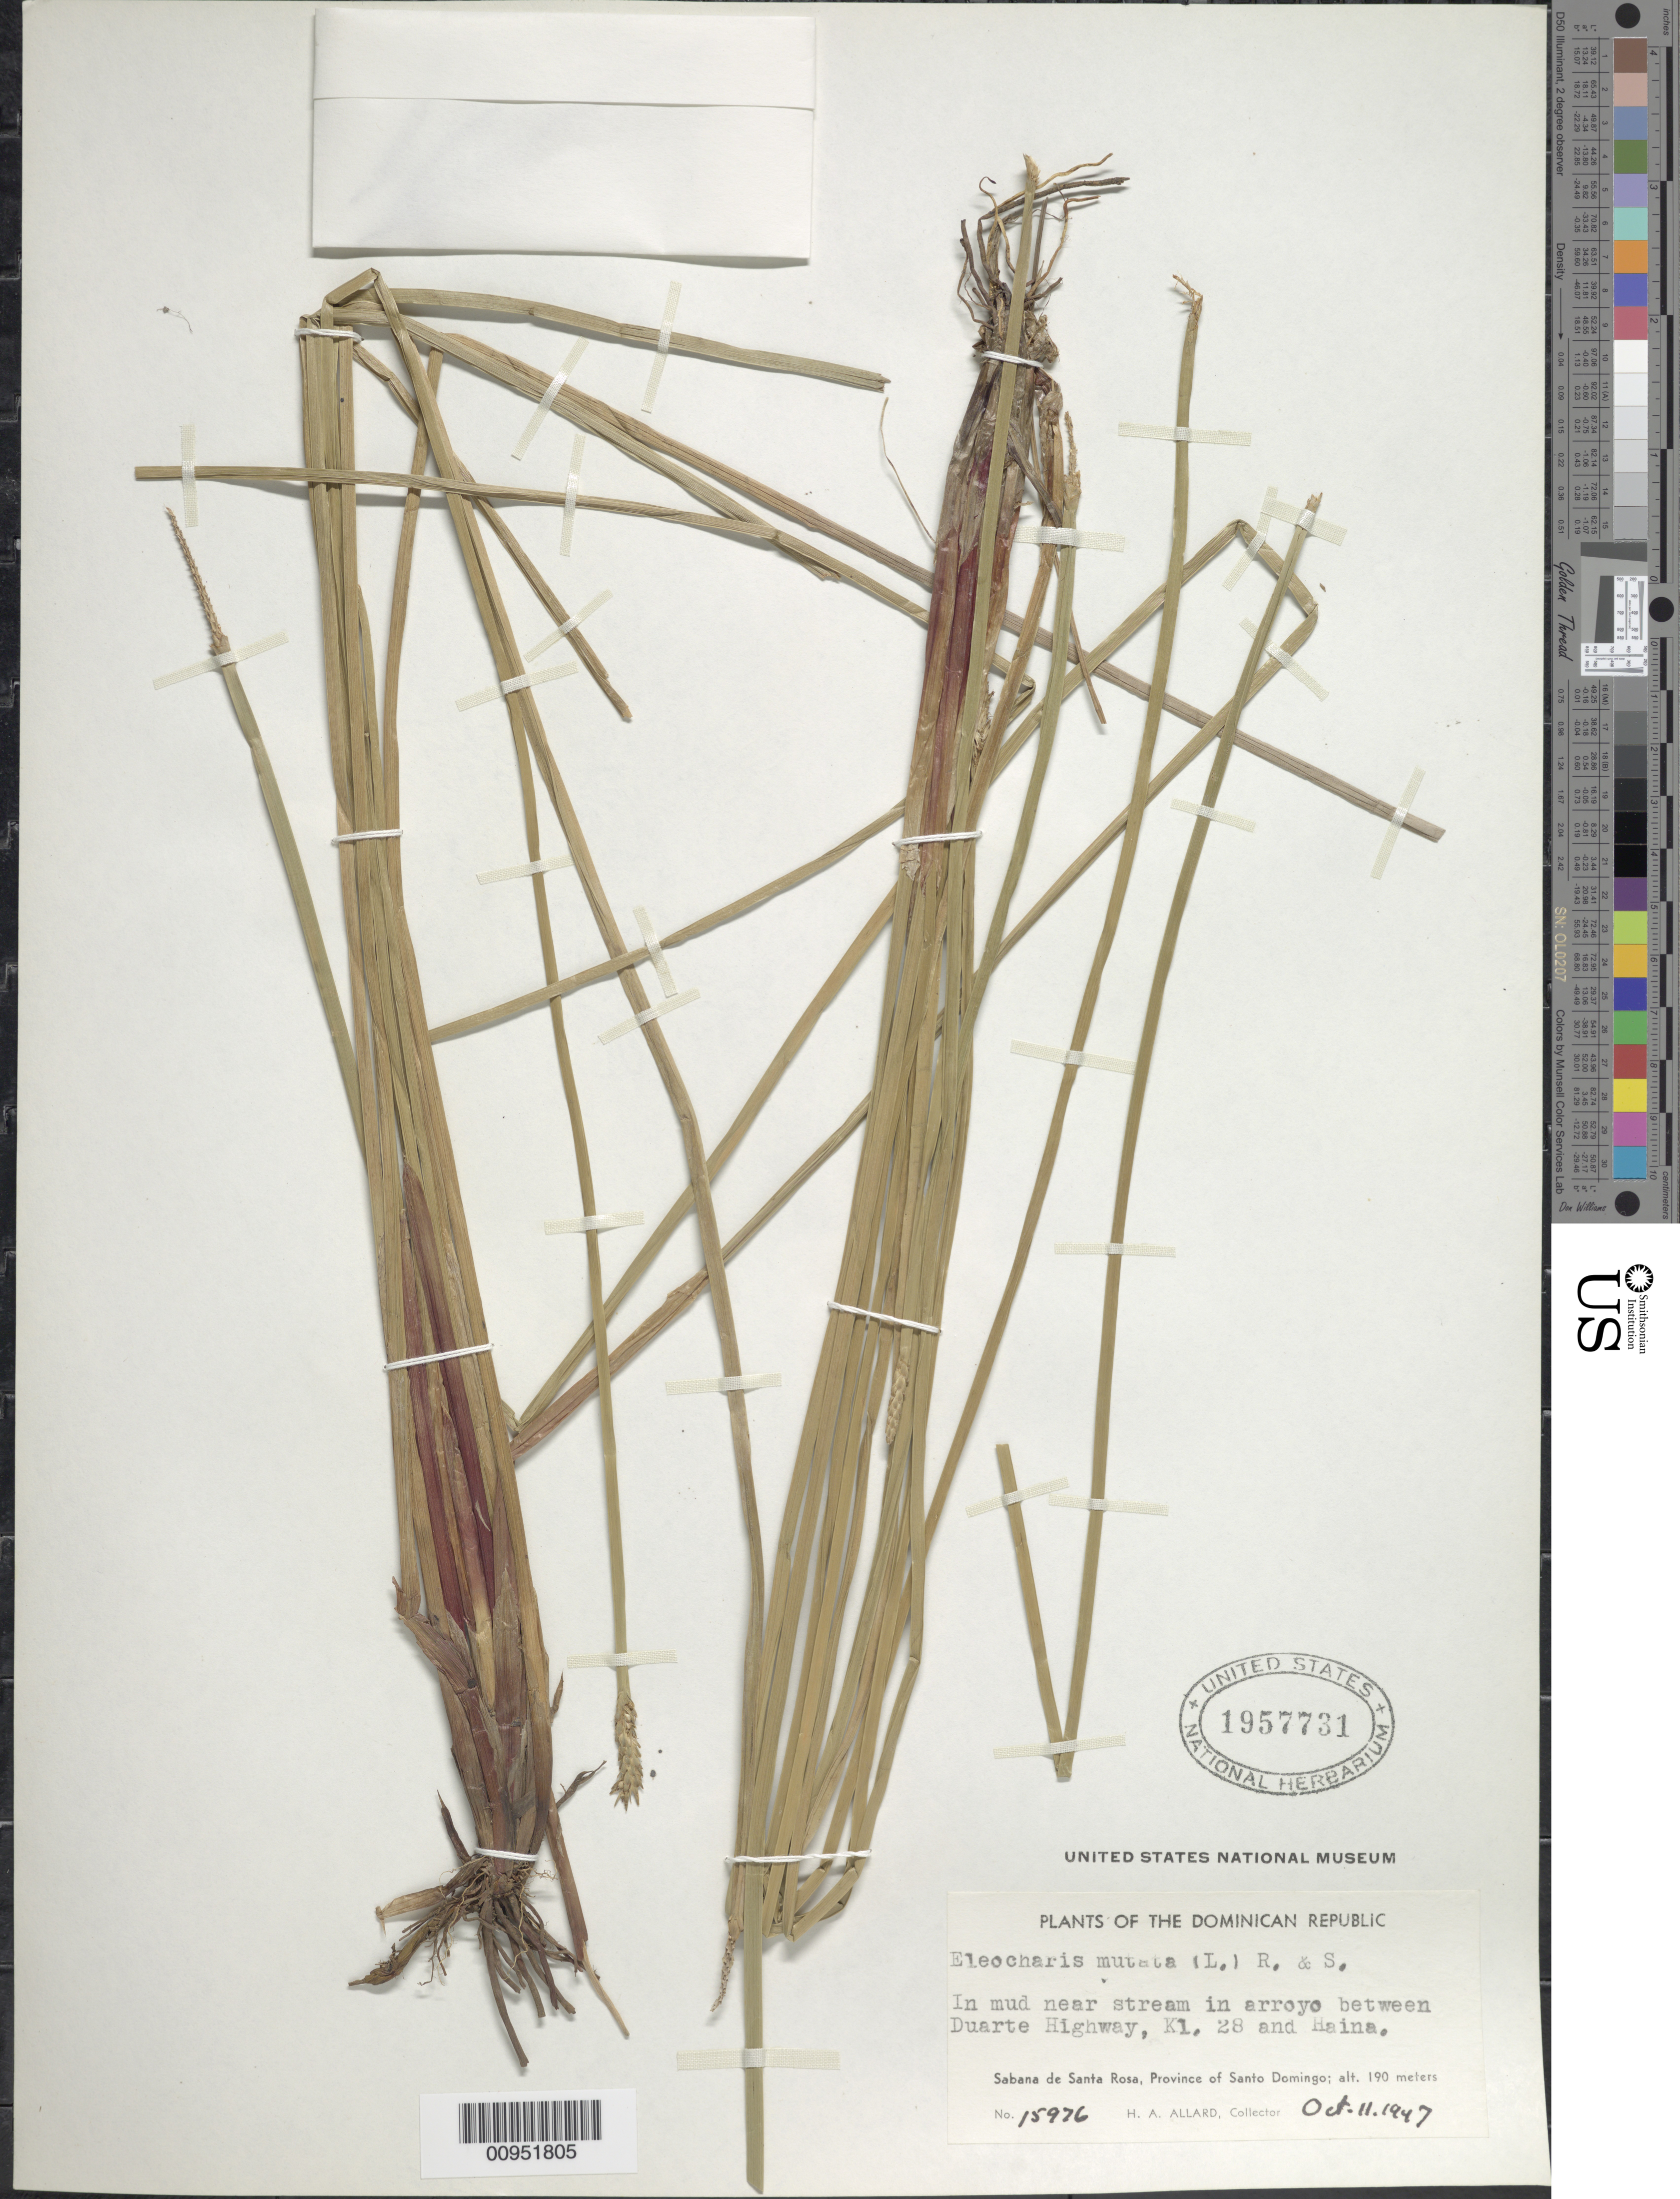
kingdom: Plantae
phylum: Tracheophyta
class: Liliopsida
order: Poales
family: Cyperaceae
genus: Eleocharis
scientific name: Eleocharis mutata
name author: (L.) Roem. & Schult.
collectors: H. A. Allard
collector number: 15976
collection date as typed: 11 Oct 1947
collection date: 1947-10-11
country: Dominican Republic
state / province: Santo Domingo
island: Hispaniola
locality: Sabana de Santa Rosa, arroyo between Duarte Highway, Kl. 28, and Haina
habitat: In mud near stream in arroyo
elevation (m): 190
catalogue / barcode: US 1957731